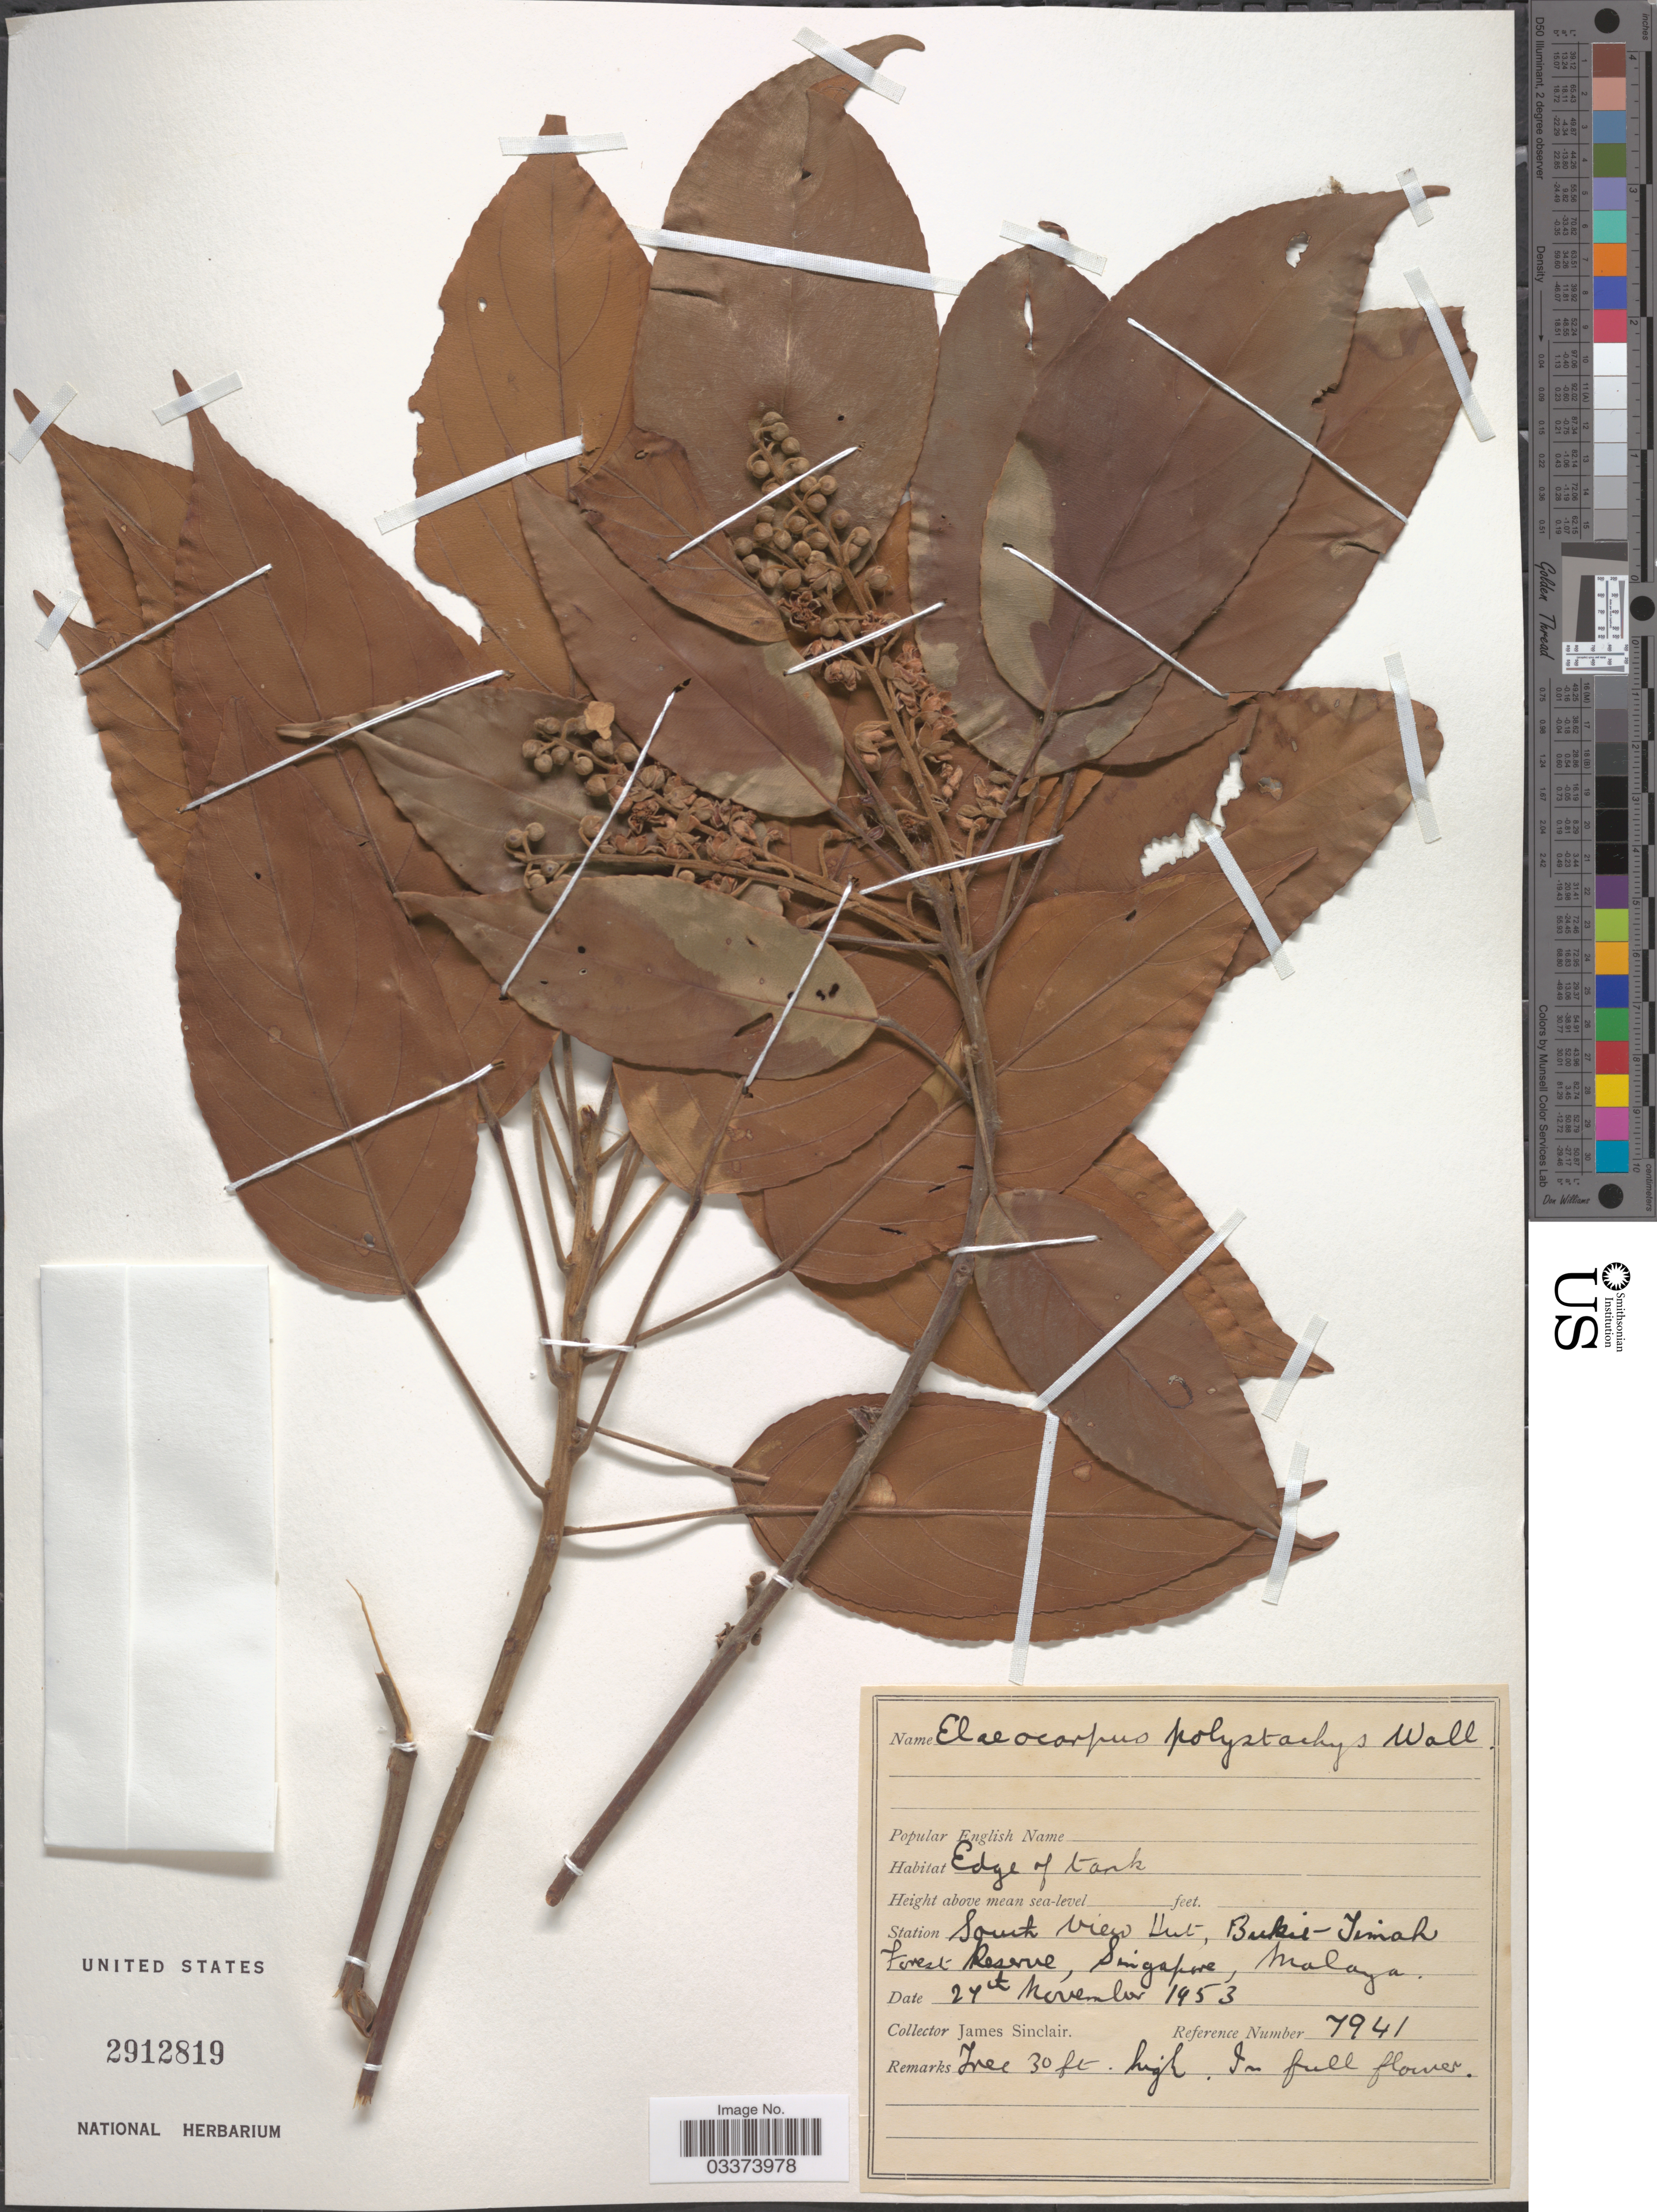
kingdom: Plantae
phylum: Tracheophyta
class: Magnoliopsida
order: Oxalidales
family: Elaeocarpaceae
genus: Elaeocarpus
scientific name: Elaeocarpus polystachyus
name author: Wall. ex K. Müller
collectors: J. Sinclair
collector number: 7941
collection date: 1953-11-27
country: Singapore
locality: Station South view Hut, Bukit-Timah Forest Reserve, Malaya.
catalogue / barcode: US 2912819